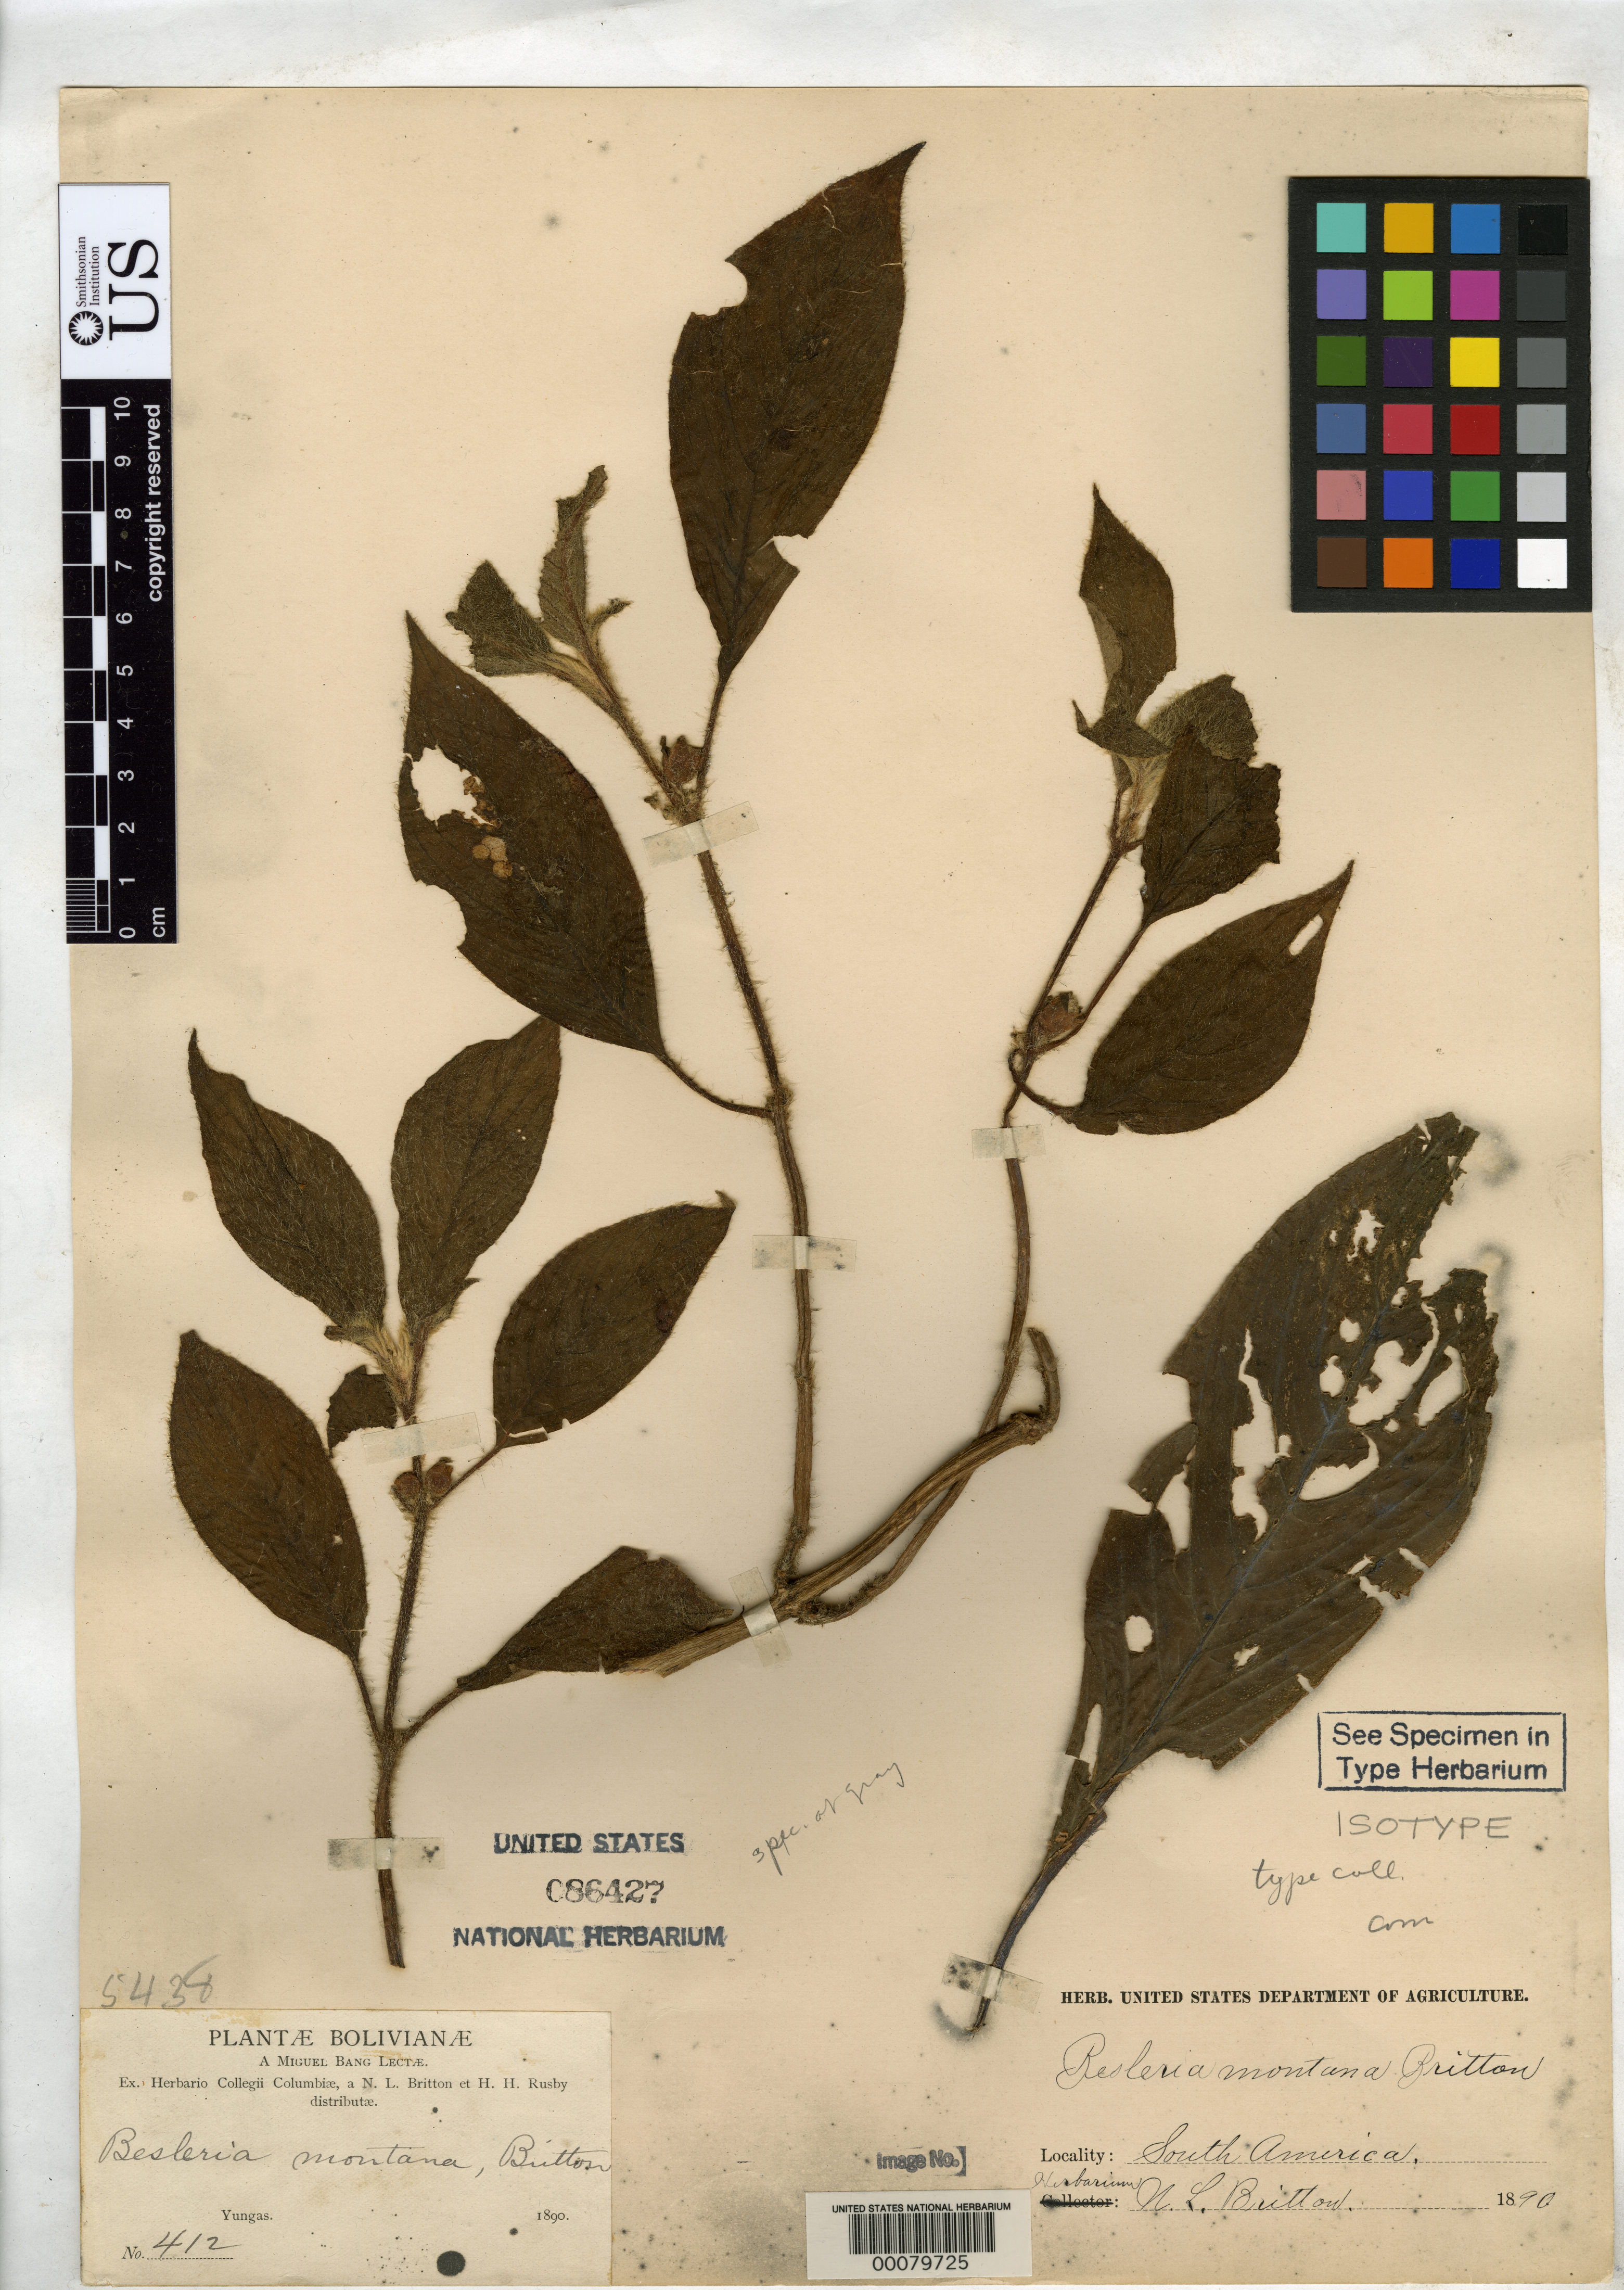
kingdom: Plantae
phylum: Tracheophyta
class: Magnoliopsida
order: Lamiales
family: Gesneriaceae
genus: Besleria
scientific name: Besleria montana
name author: Britton ex Rusby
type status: Isotype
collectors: M. Bang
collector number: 412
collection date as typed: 1890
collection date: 1890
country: Bolivia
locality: Yungas.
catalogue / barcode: US 86427